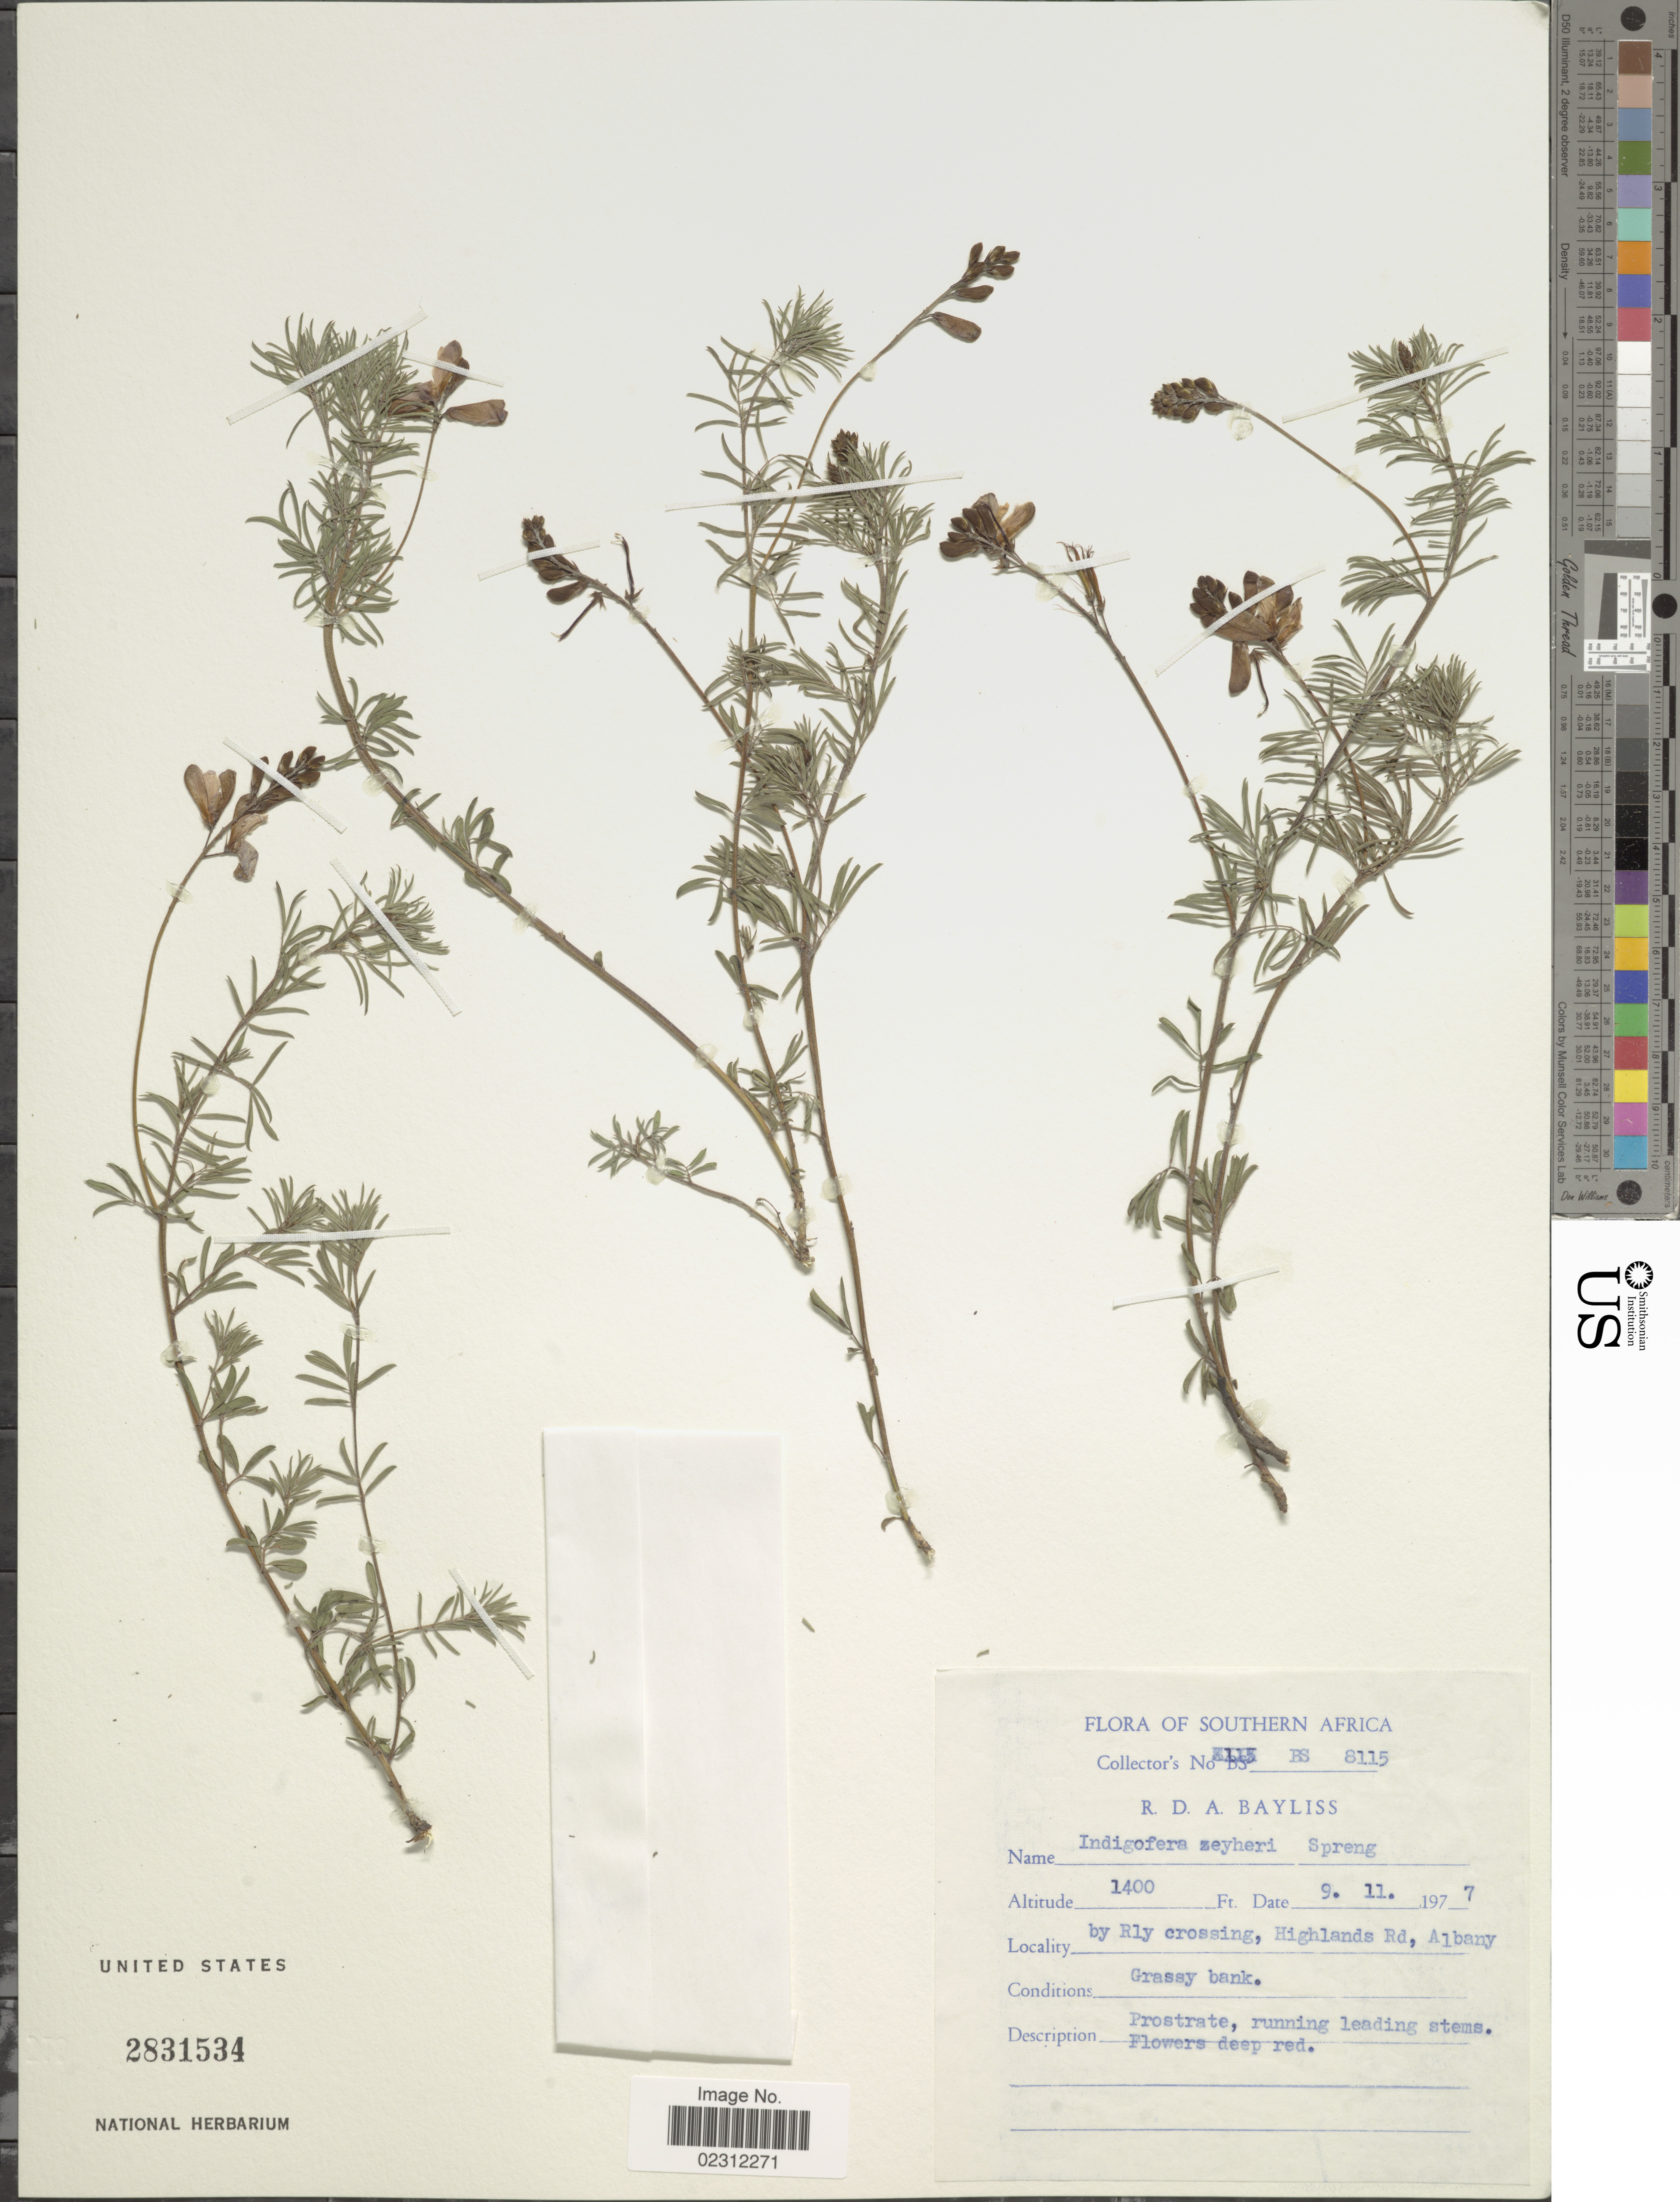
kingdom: Plantae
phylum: Tracheophyta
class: Magnoliopsida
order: Fabales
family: Fabaceae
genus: Indigofera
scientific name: Indigofera zeyheri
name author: Eckl. & Zeyh.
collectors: R. Bayliss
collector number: BS 8115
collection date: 1977-11-09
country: South Africa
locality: By Rly crossing, Highlands Rd, Albany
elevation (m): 427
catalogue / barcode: US 2831534